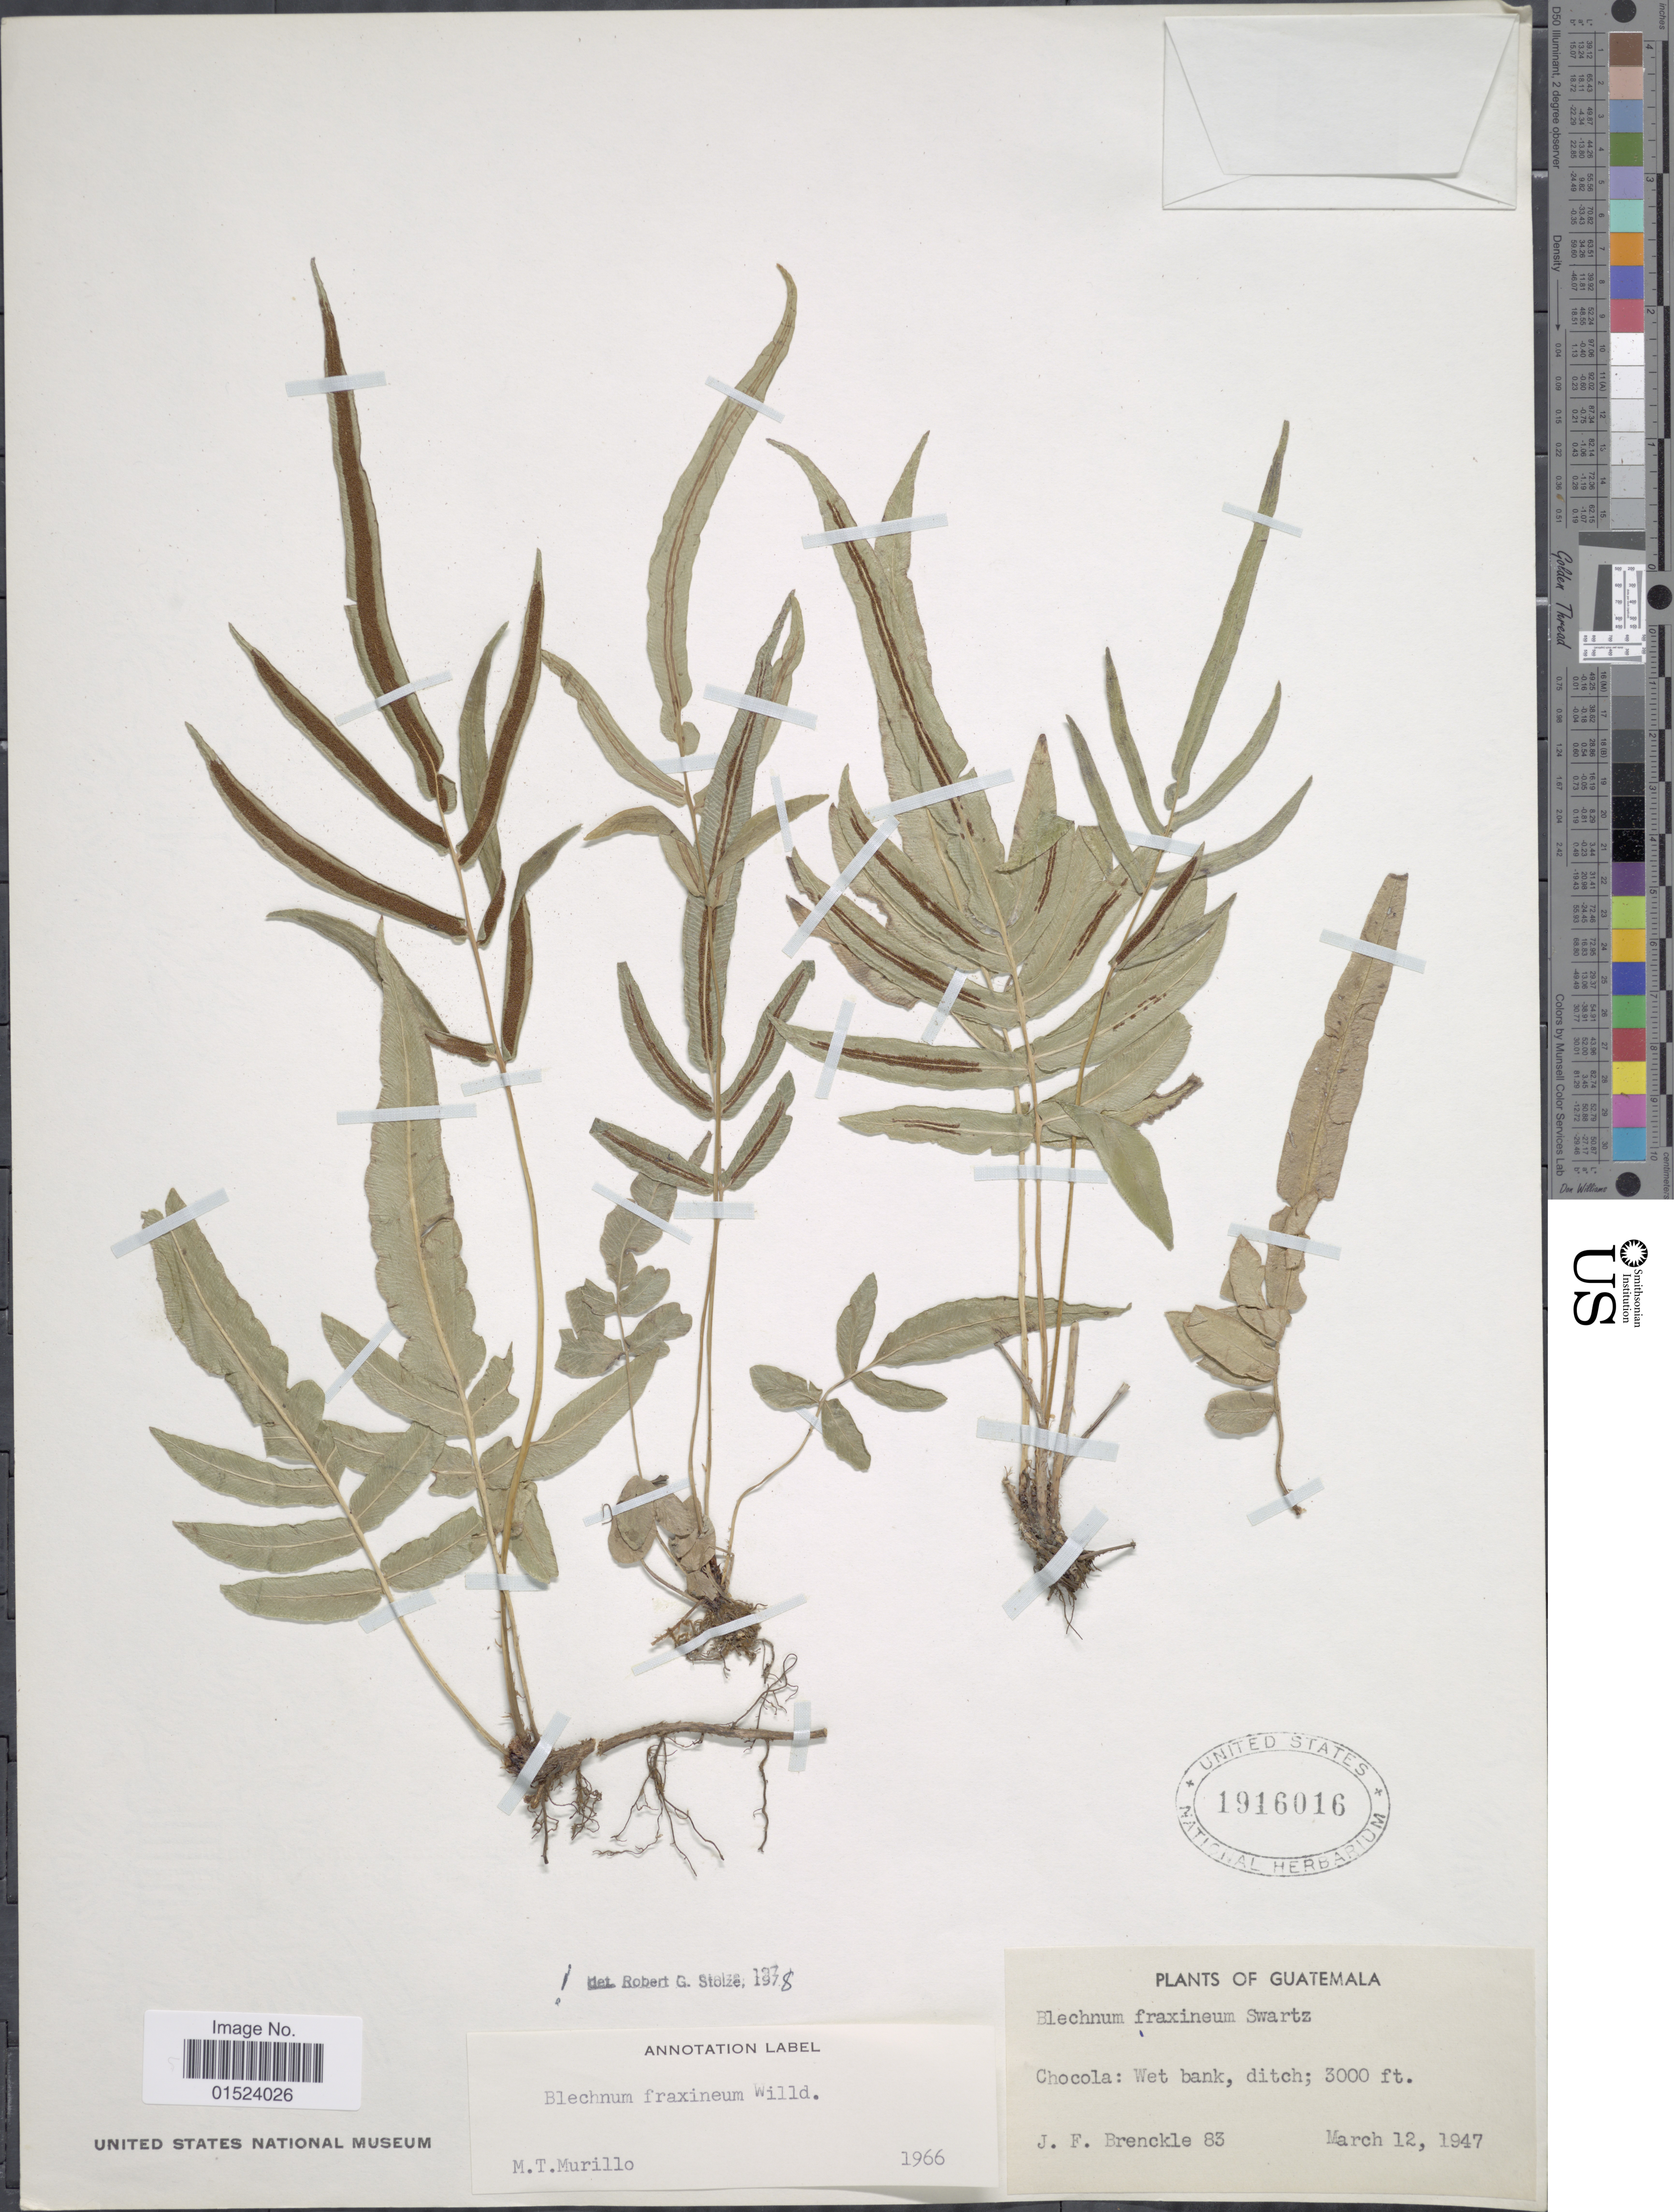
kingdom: Plantae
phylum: Tracheophyta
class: Polypodiopsida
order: Polypodiales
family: Blechnaceae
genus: Blechnum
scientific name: Blechnum gracile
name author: Kaulf.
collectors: J. Brenckle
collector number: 83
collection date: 1947-03-12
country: Guatemala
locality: Chocola: Wet bank, ditch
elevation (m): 914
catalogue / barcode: US 1916016